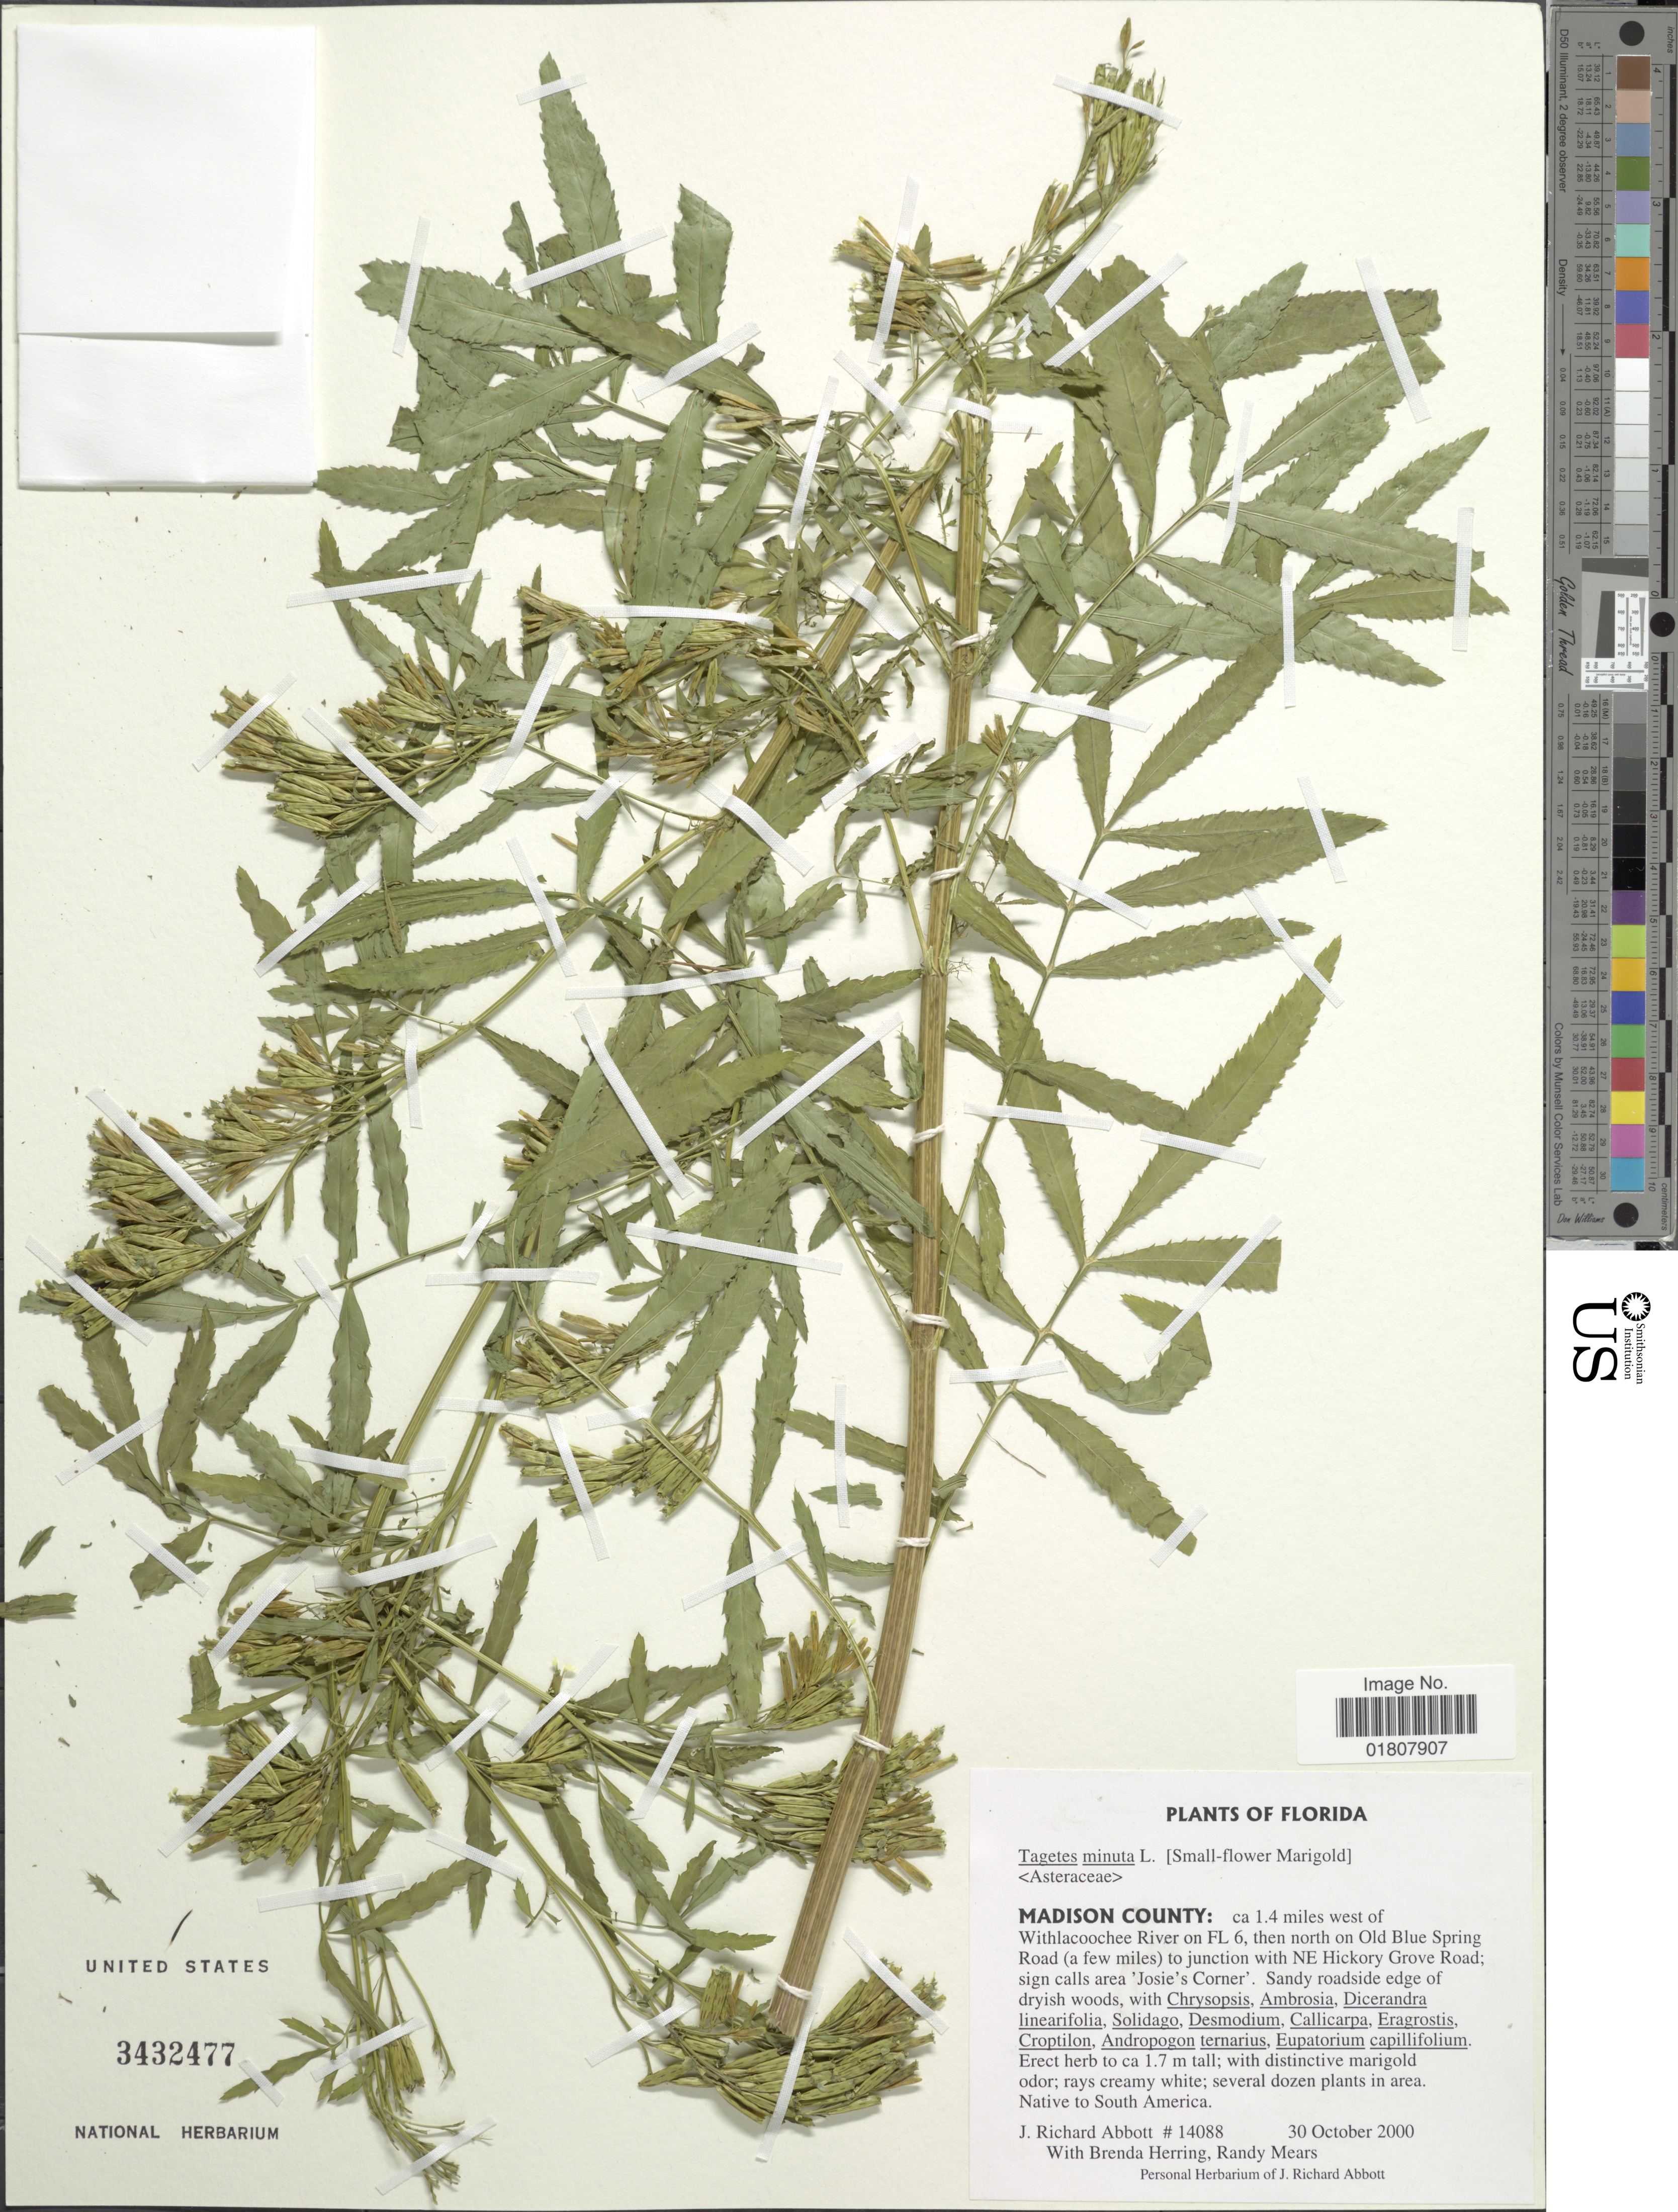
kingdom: Plantae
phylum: Tracheophyta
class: Magnoliopsida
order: Asterales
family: Asteraceae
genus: Tagetes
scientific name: Tagetes minuta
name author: L.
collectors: J. R. Abbott, B. Herring & R. Mears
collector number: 14088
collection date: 2000-10-30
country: United States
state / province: Florida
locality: Madison County, ca 1.4 miles west of Withlacoochee River on Fl 6, then north on Old Blue Spring Road (a few miles) to junction with NE Hickory Grove Road, sign calls area Josie's Corner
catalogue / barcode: US 3432477